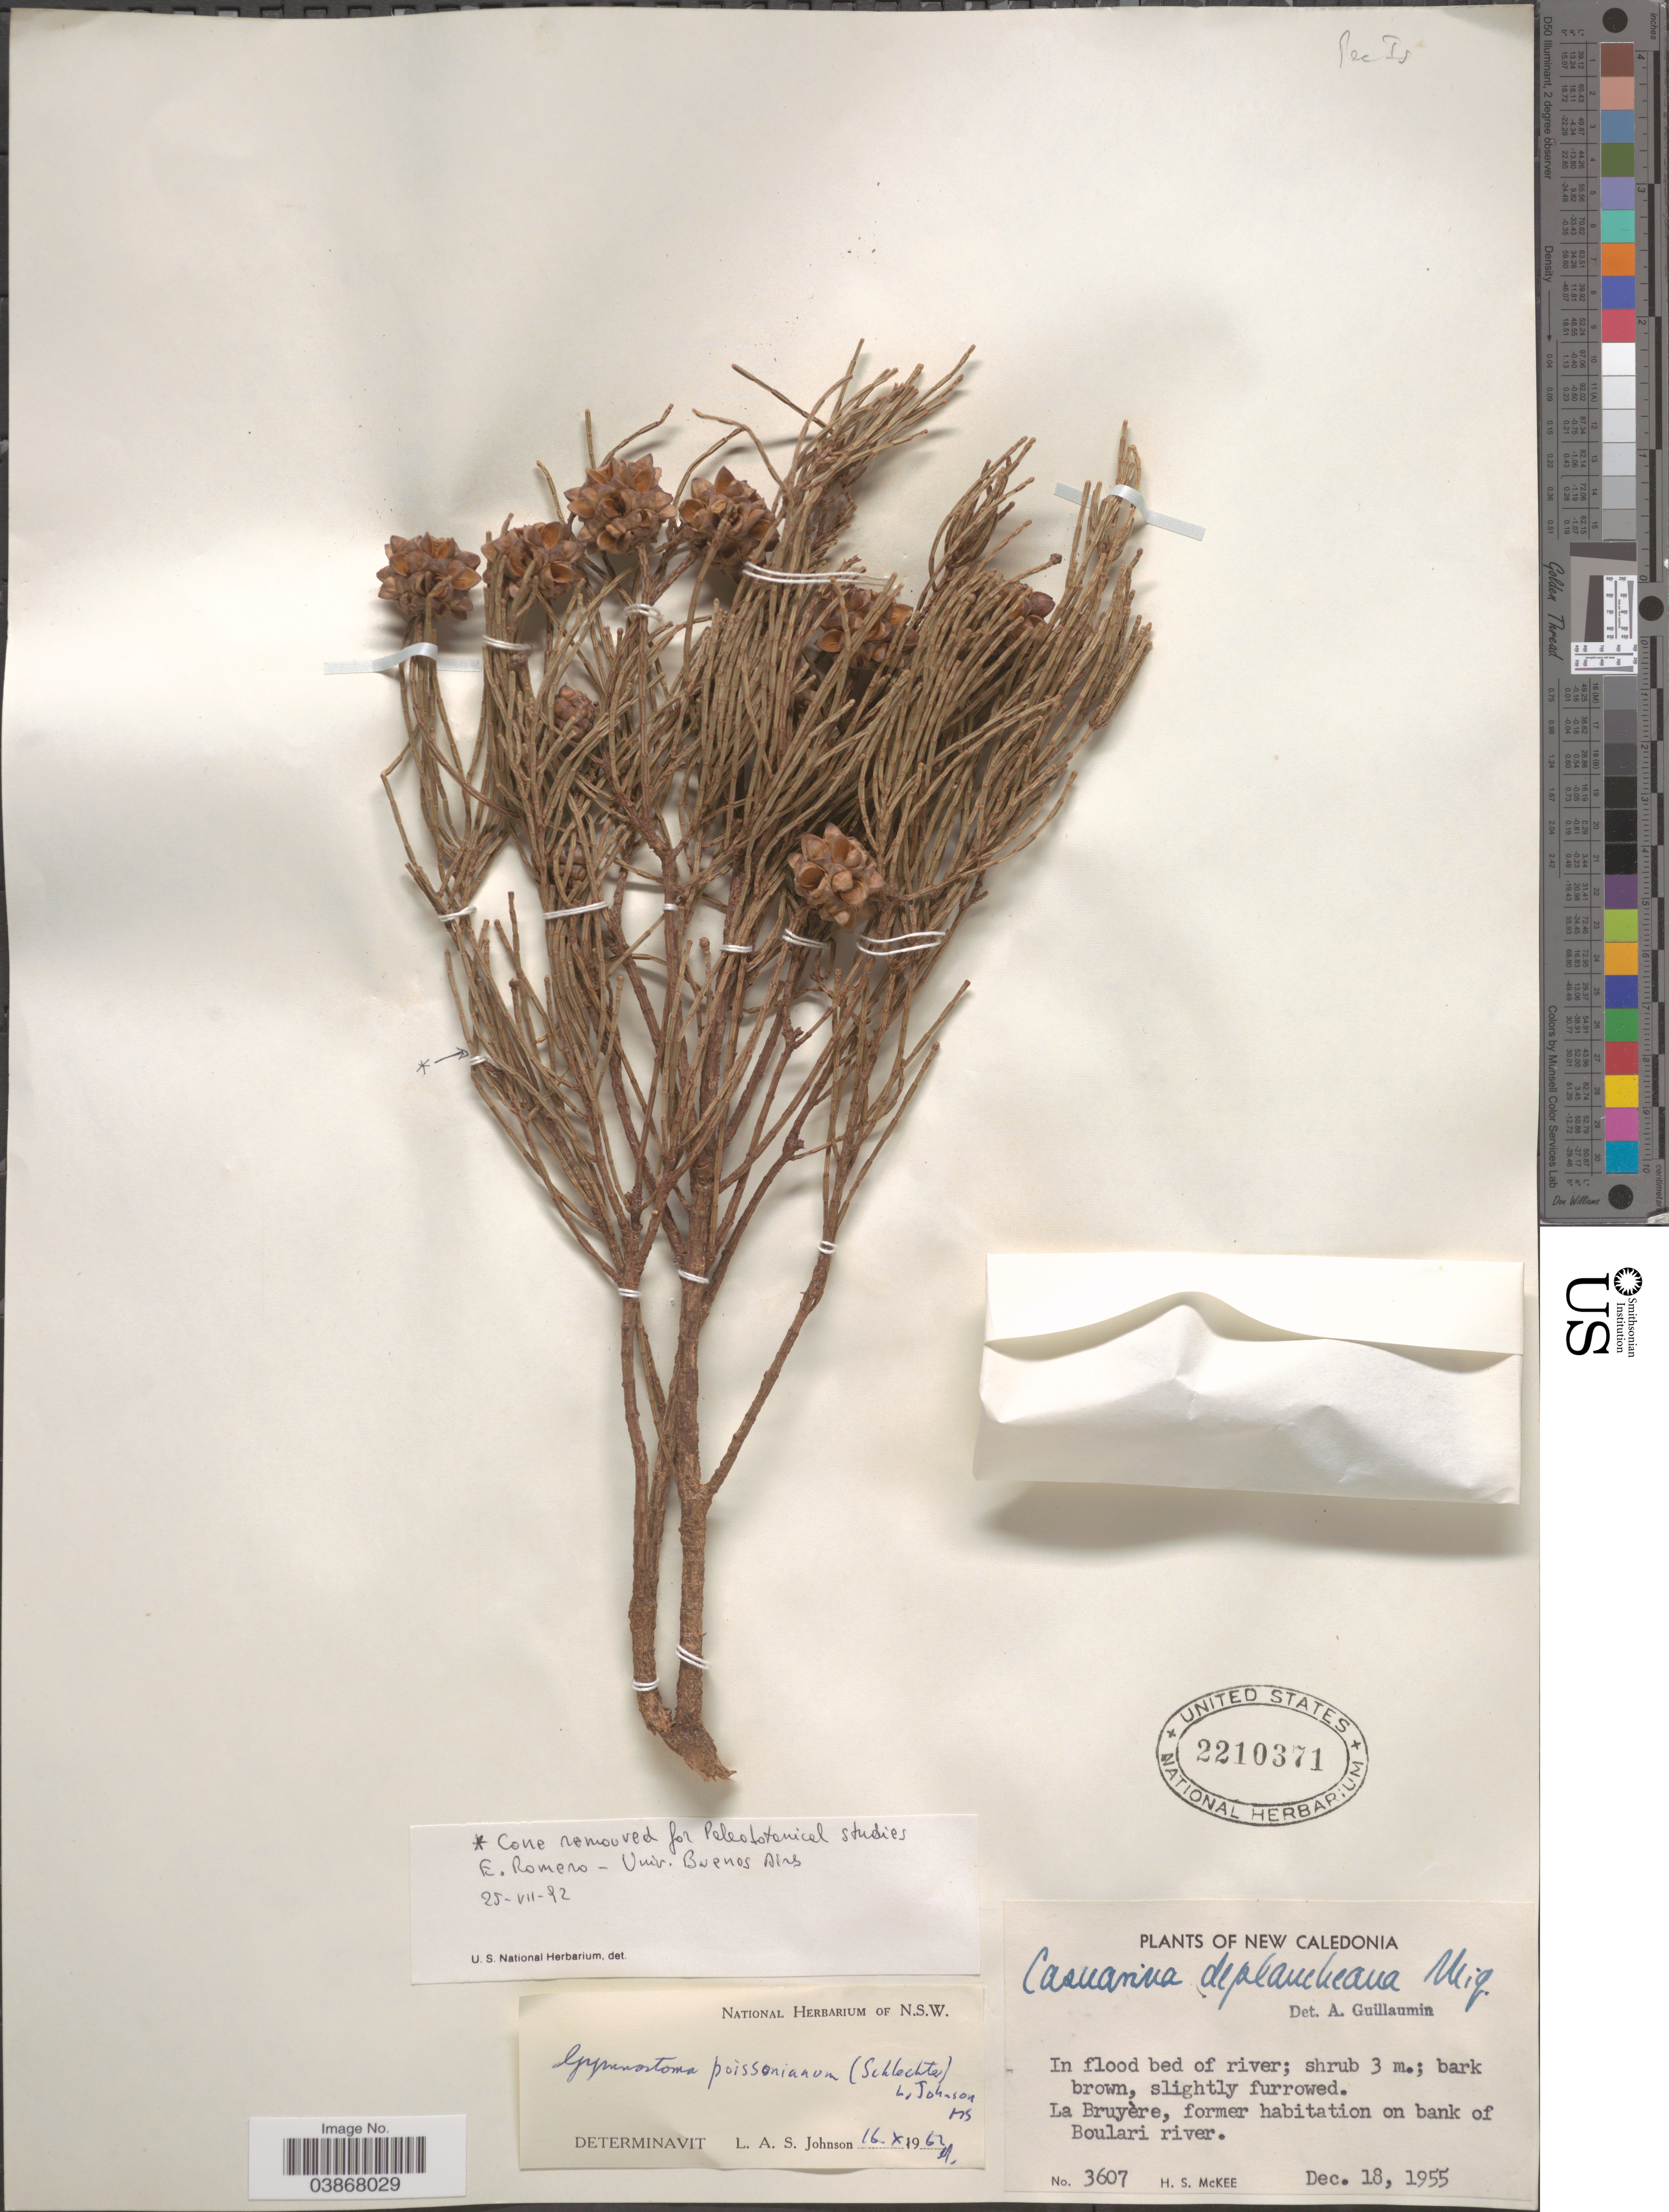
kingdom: Plantae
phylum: Tracheophyta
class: Magnoliopsida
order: Fagales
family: Casuarinaceae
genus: Gymnostoma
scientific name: Gymnostoma poissonianum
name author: (Schltr.) L.A.S. Johnson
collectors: H. S. McKee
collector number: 3607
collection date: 1955-12-18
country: New Caledonia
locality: La Bruyère, former habitation on bank of Boulari river.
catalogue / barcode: US 2210371